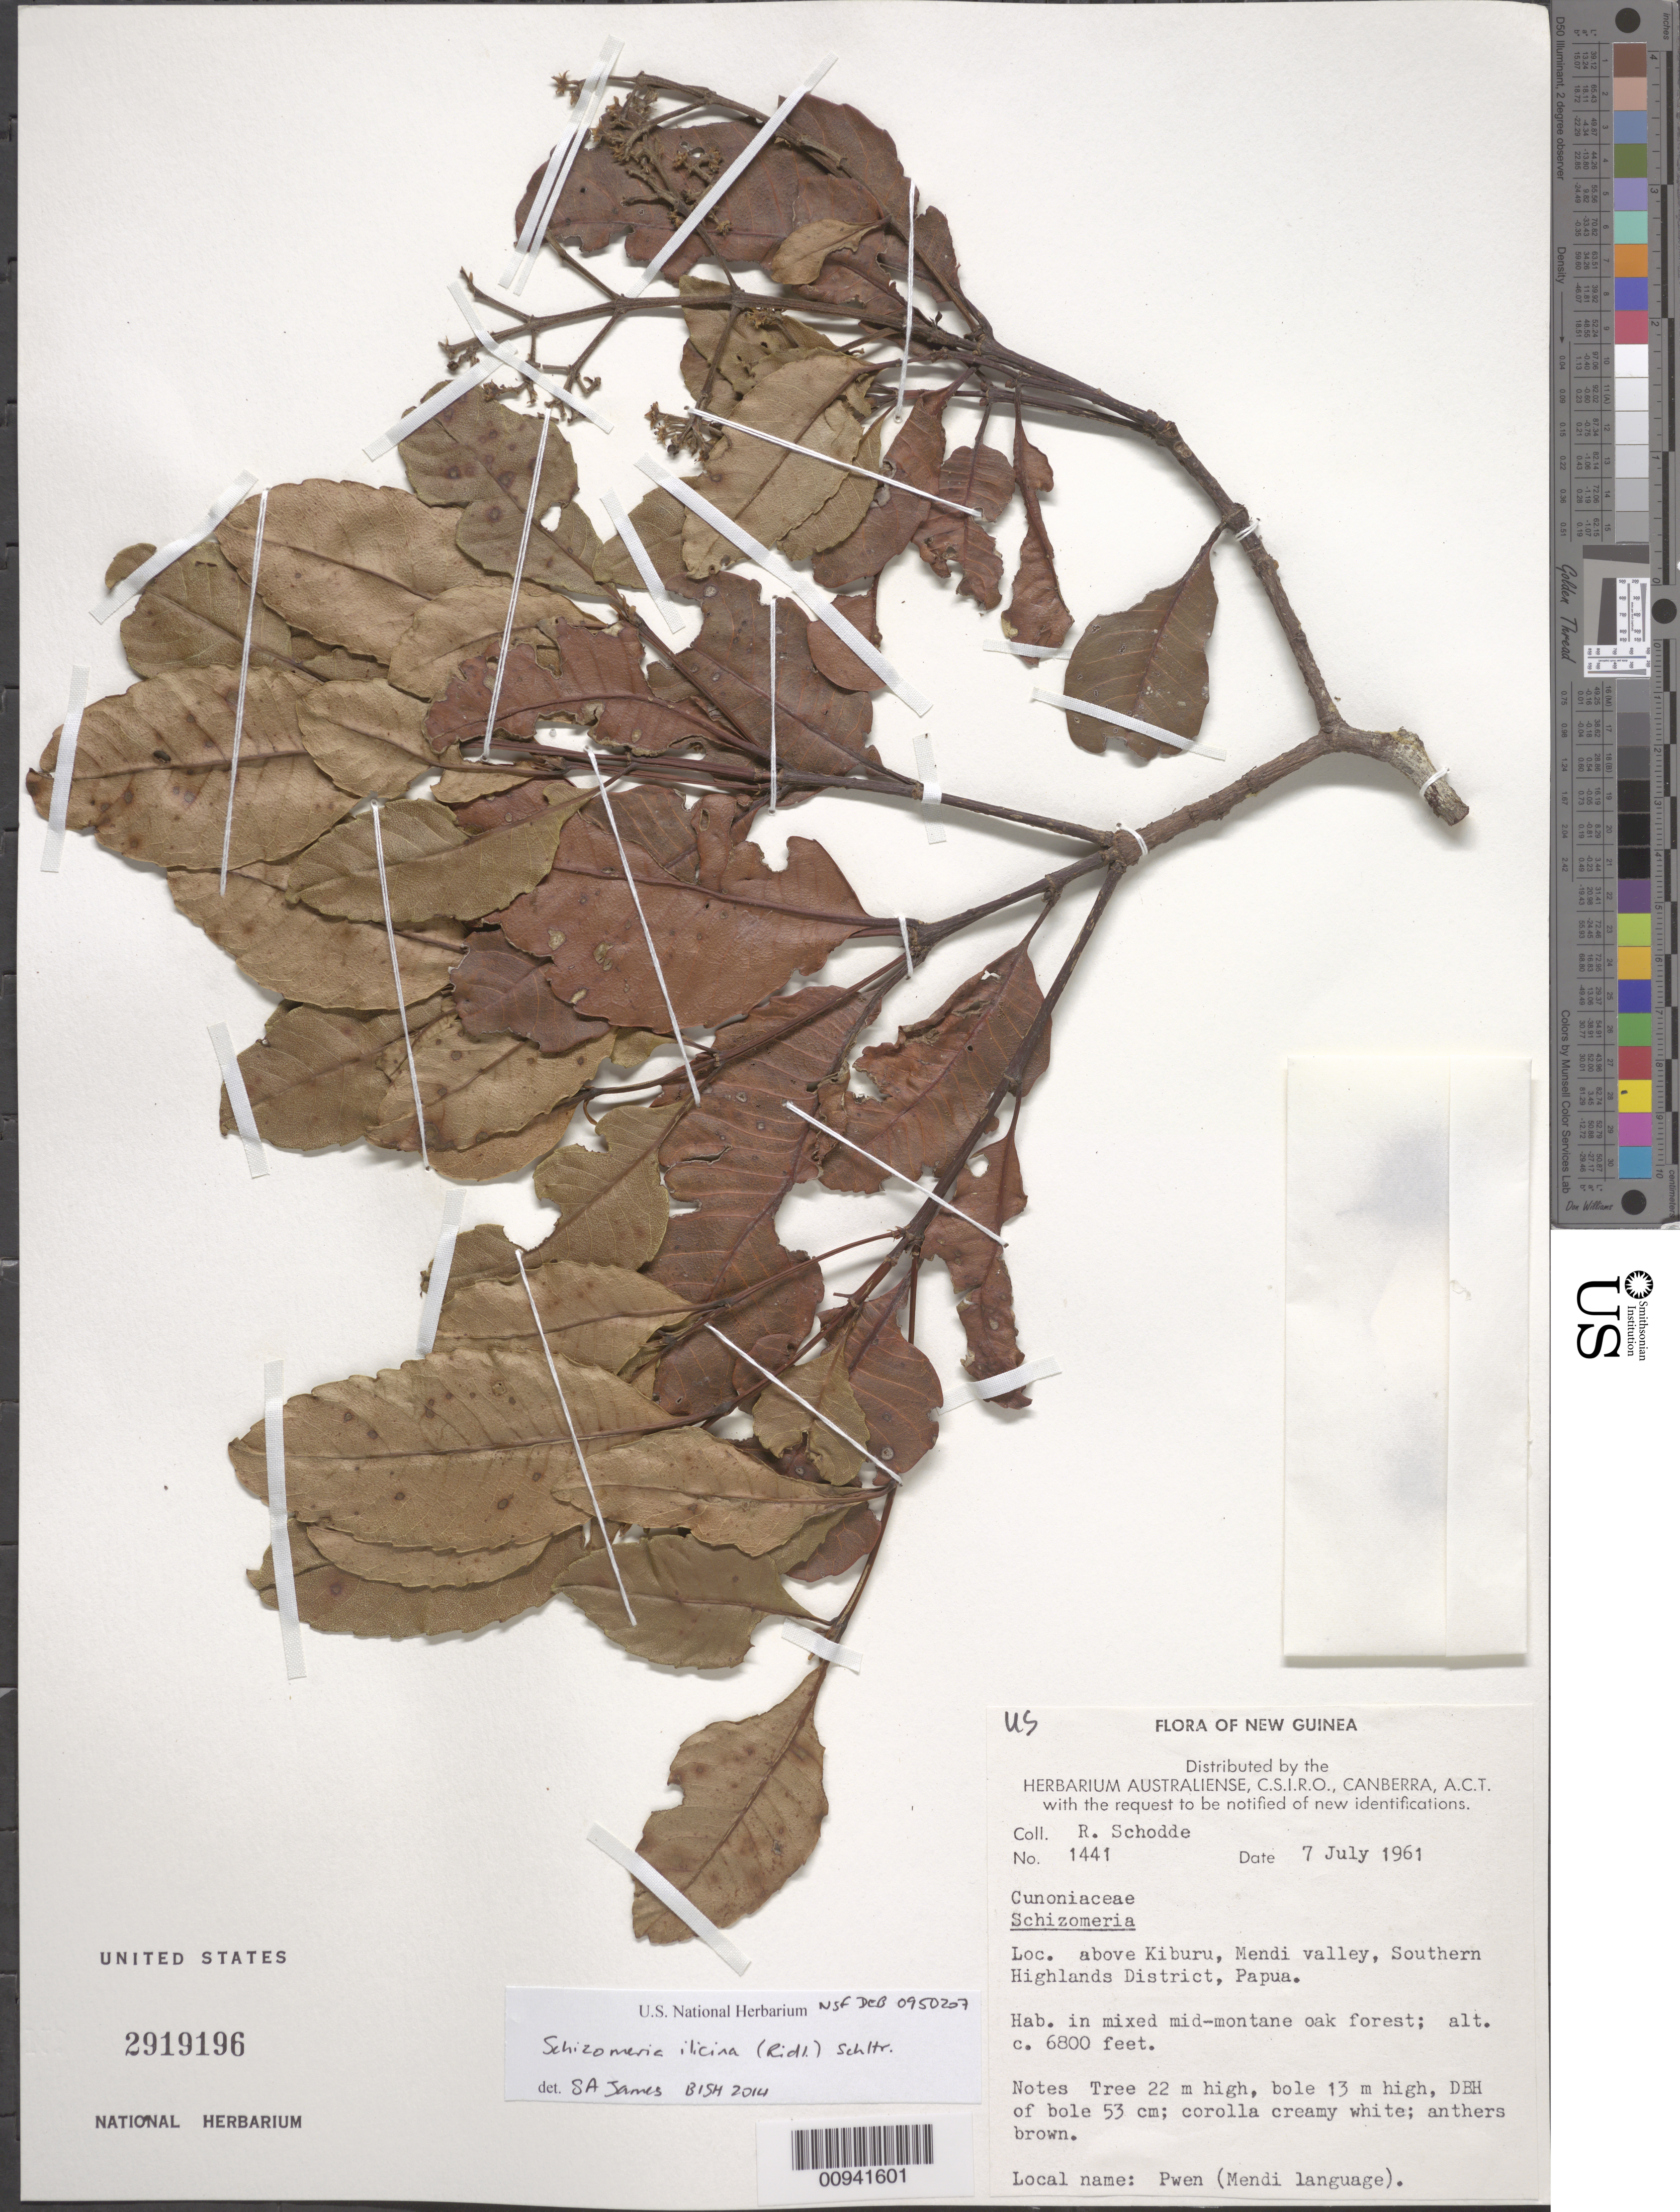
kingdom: Plantae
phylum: Tracheophyta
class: Magnoliopsida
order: Oxalidales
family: Cunoniaceae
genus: Schizomeria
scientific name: Schizomeria sp.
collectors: R. Schodde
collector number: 1441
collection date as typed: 07 Jul 1961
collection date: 1961-07-07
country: Papua New Guinea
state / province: Southern Highlands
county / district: Mendi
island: New Guinea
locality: above Kiburu, Mendi valley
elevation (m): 2073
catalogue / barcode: US 2919196